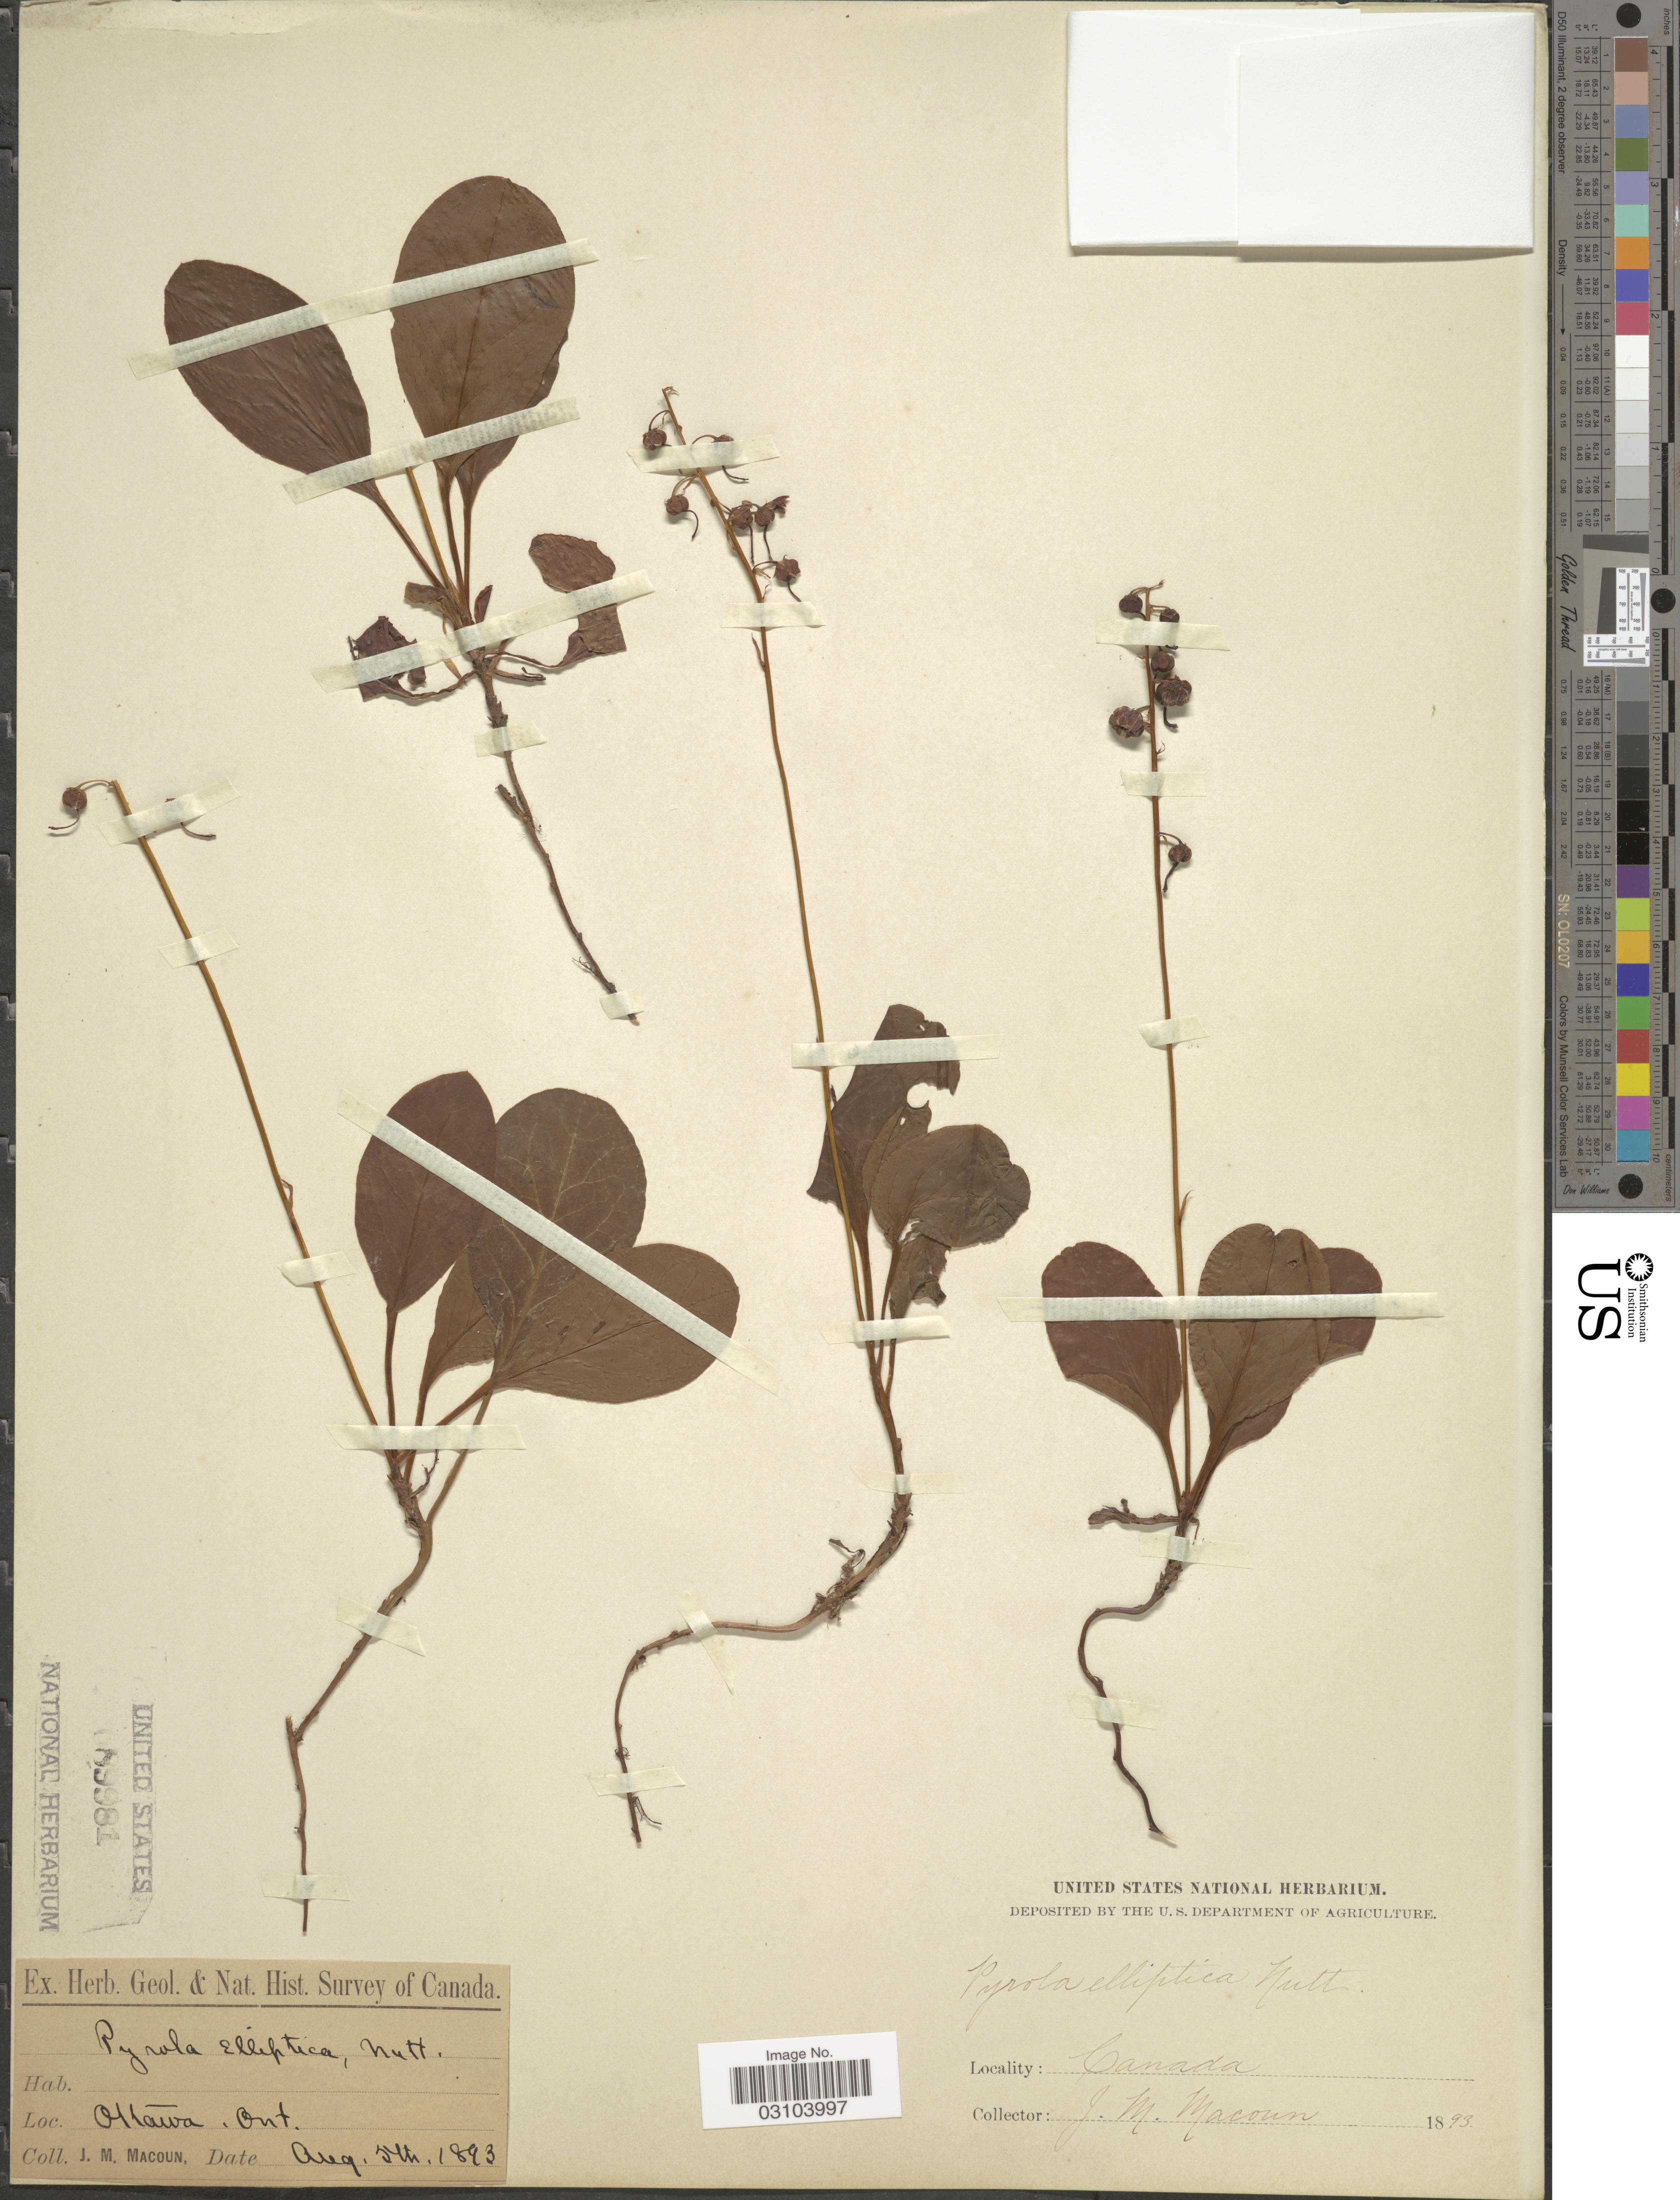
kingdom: Plantae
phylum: Tracheophyta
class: Magnoliopsida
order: Ericales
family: Ericaceae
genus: Pyrola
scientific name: Pyrola elliptica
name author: Nutt.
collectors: J. M. Macoun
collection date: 1893-08-05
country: Canada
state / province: Ontario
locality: Ottawa. Ont.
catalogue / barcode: US 89981